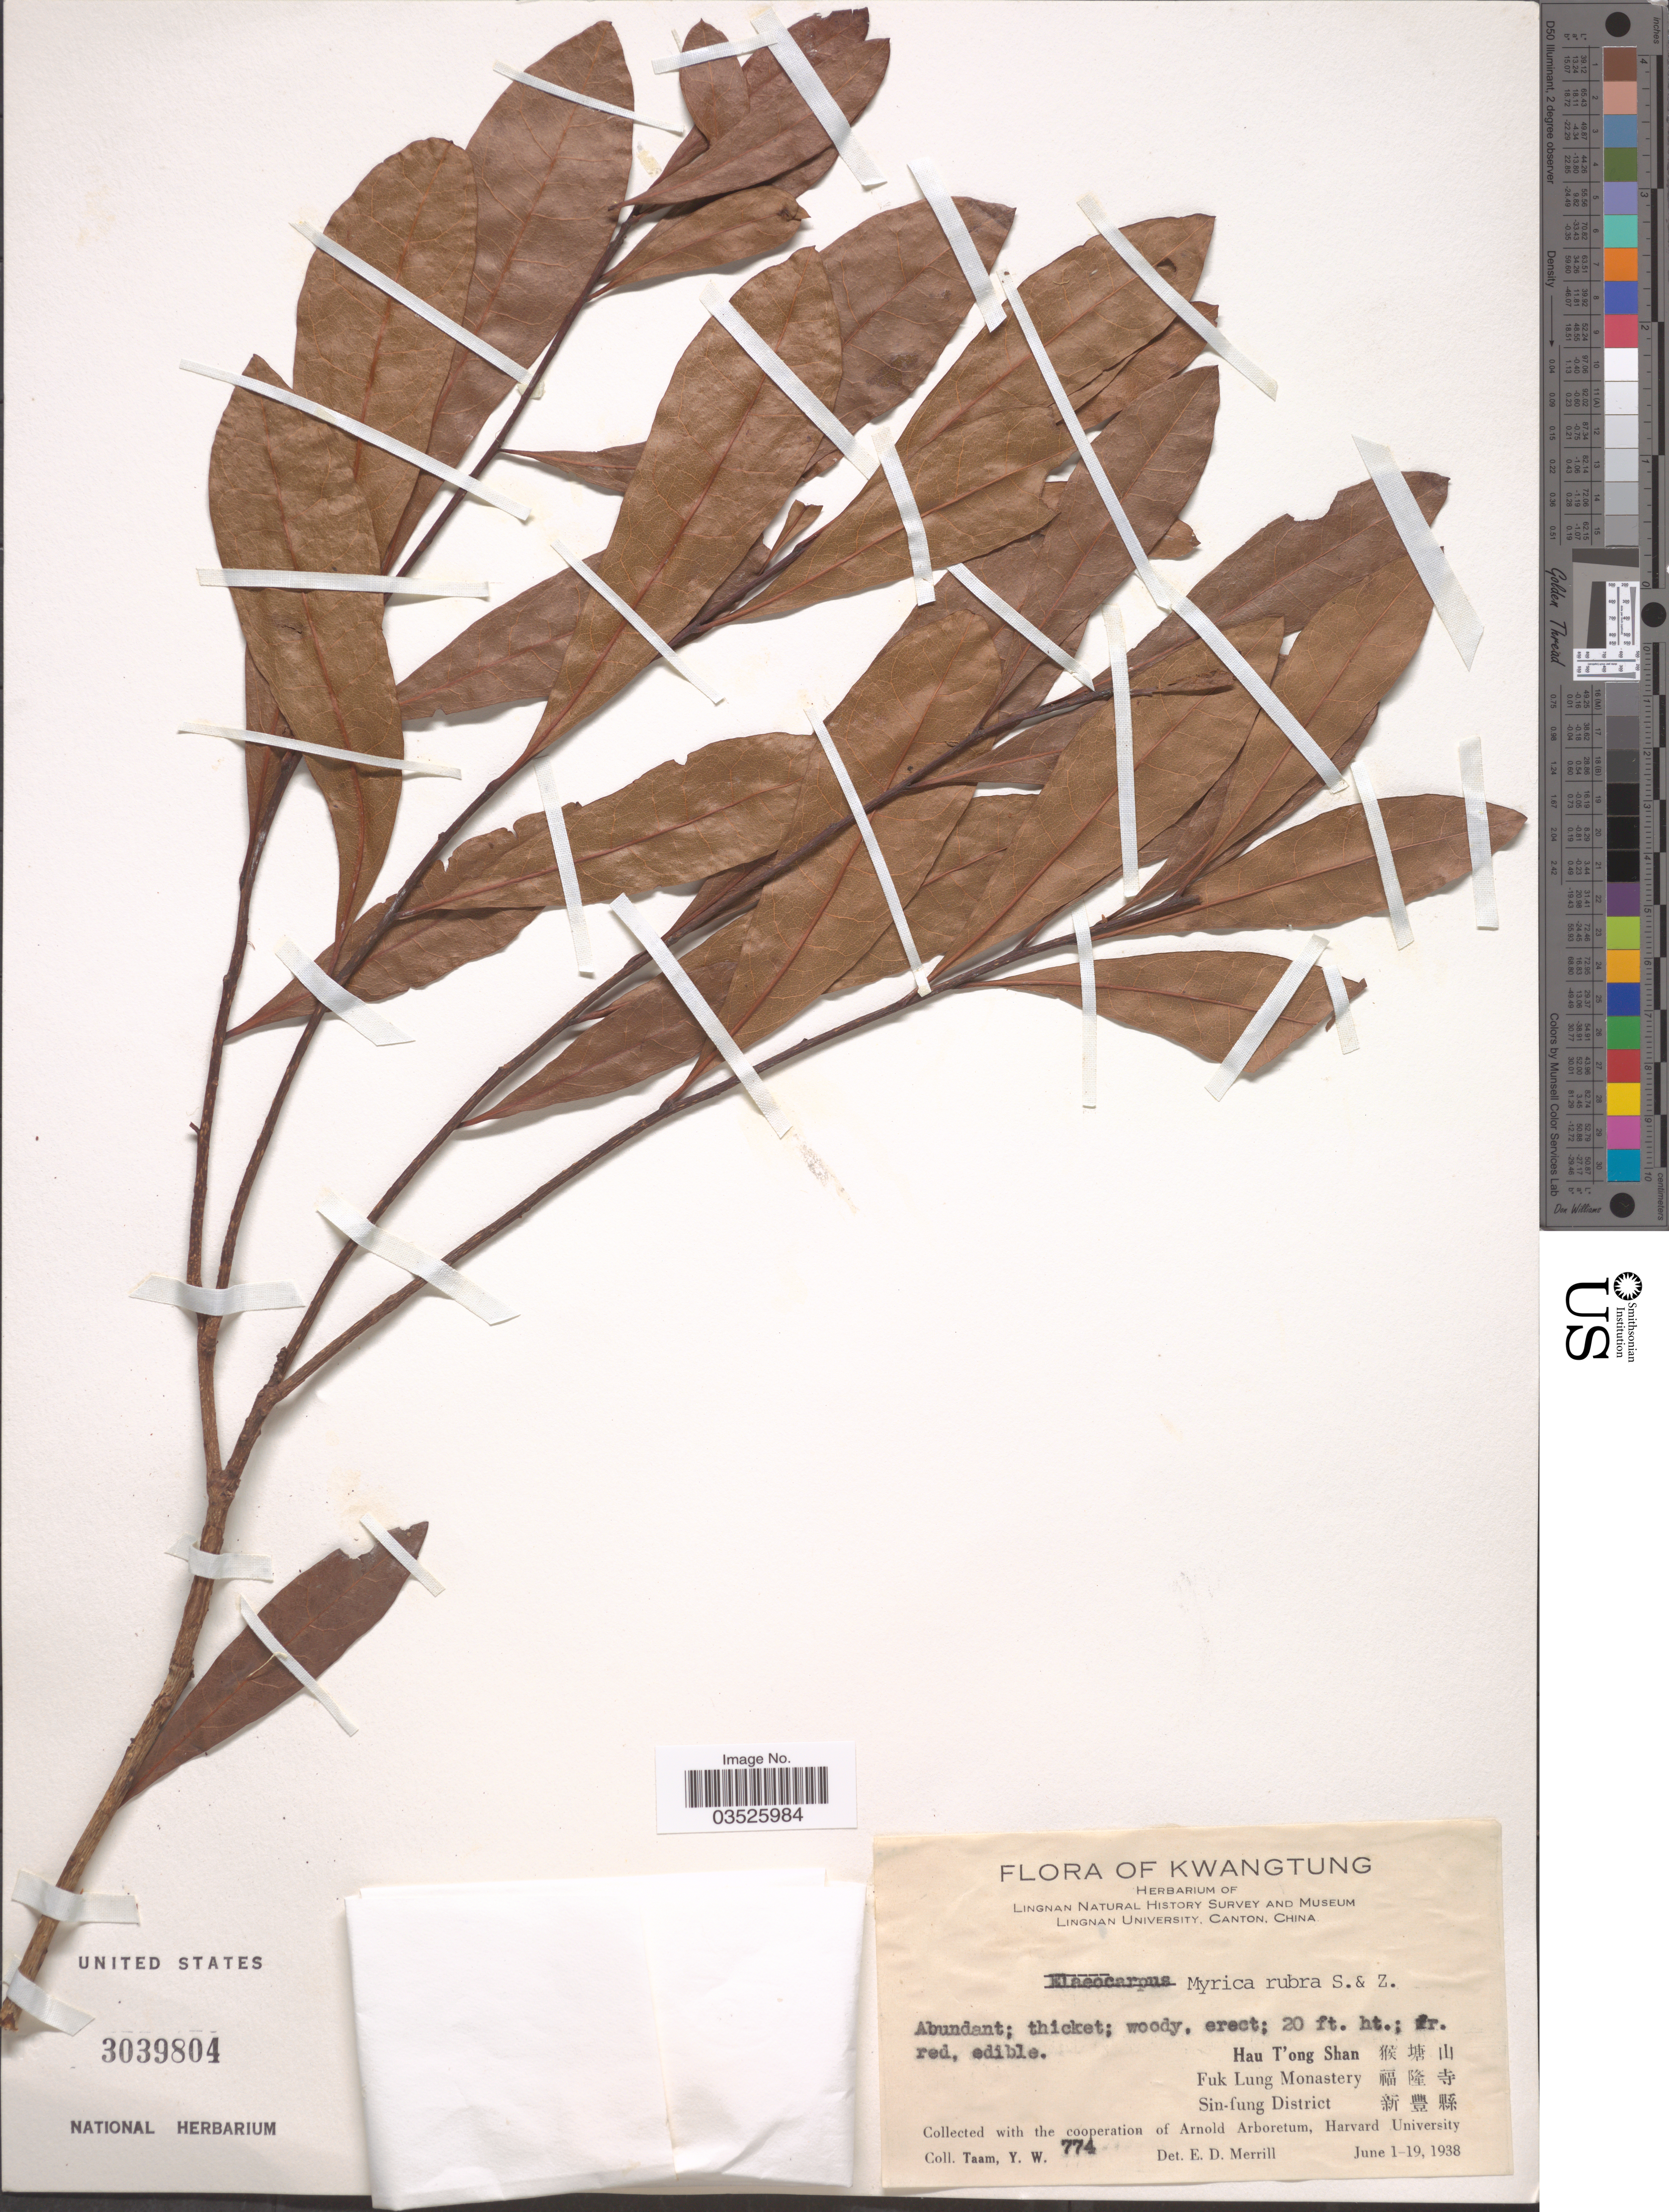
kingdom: Plantae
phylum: Tracheophyta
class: Magnoliopsida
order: Fagales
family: Myricaceae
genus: Morella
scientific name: Morella rubra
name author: Lour.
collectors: Y. W. Taam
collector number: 774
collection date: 1938-06-01/1938-06-19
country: China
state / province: Guangdong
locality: Kwangtung. Hau T'ong Shan X. Fuk Lung Monastery X. Sin-fung District X.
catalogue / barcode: US 3039804